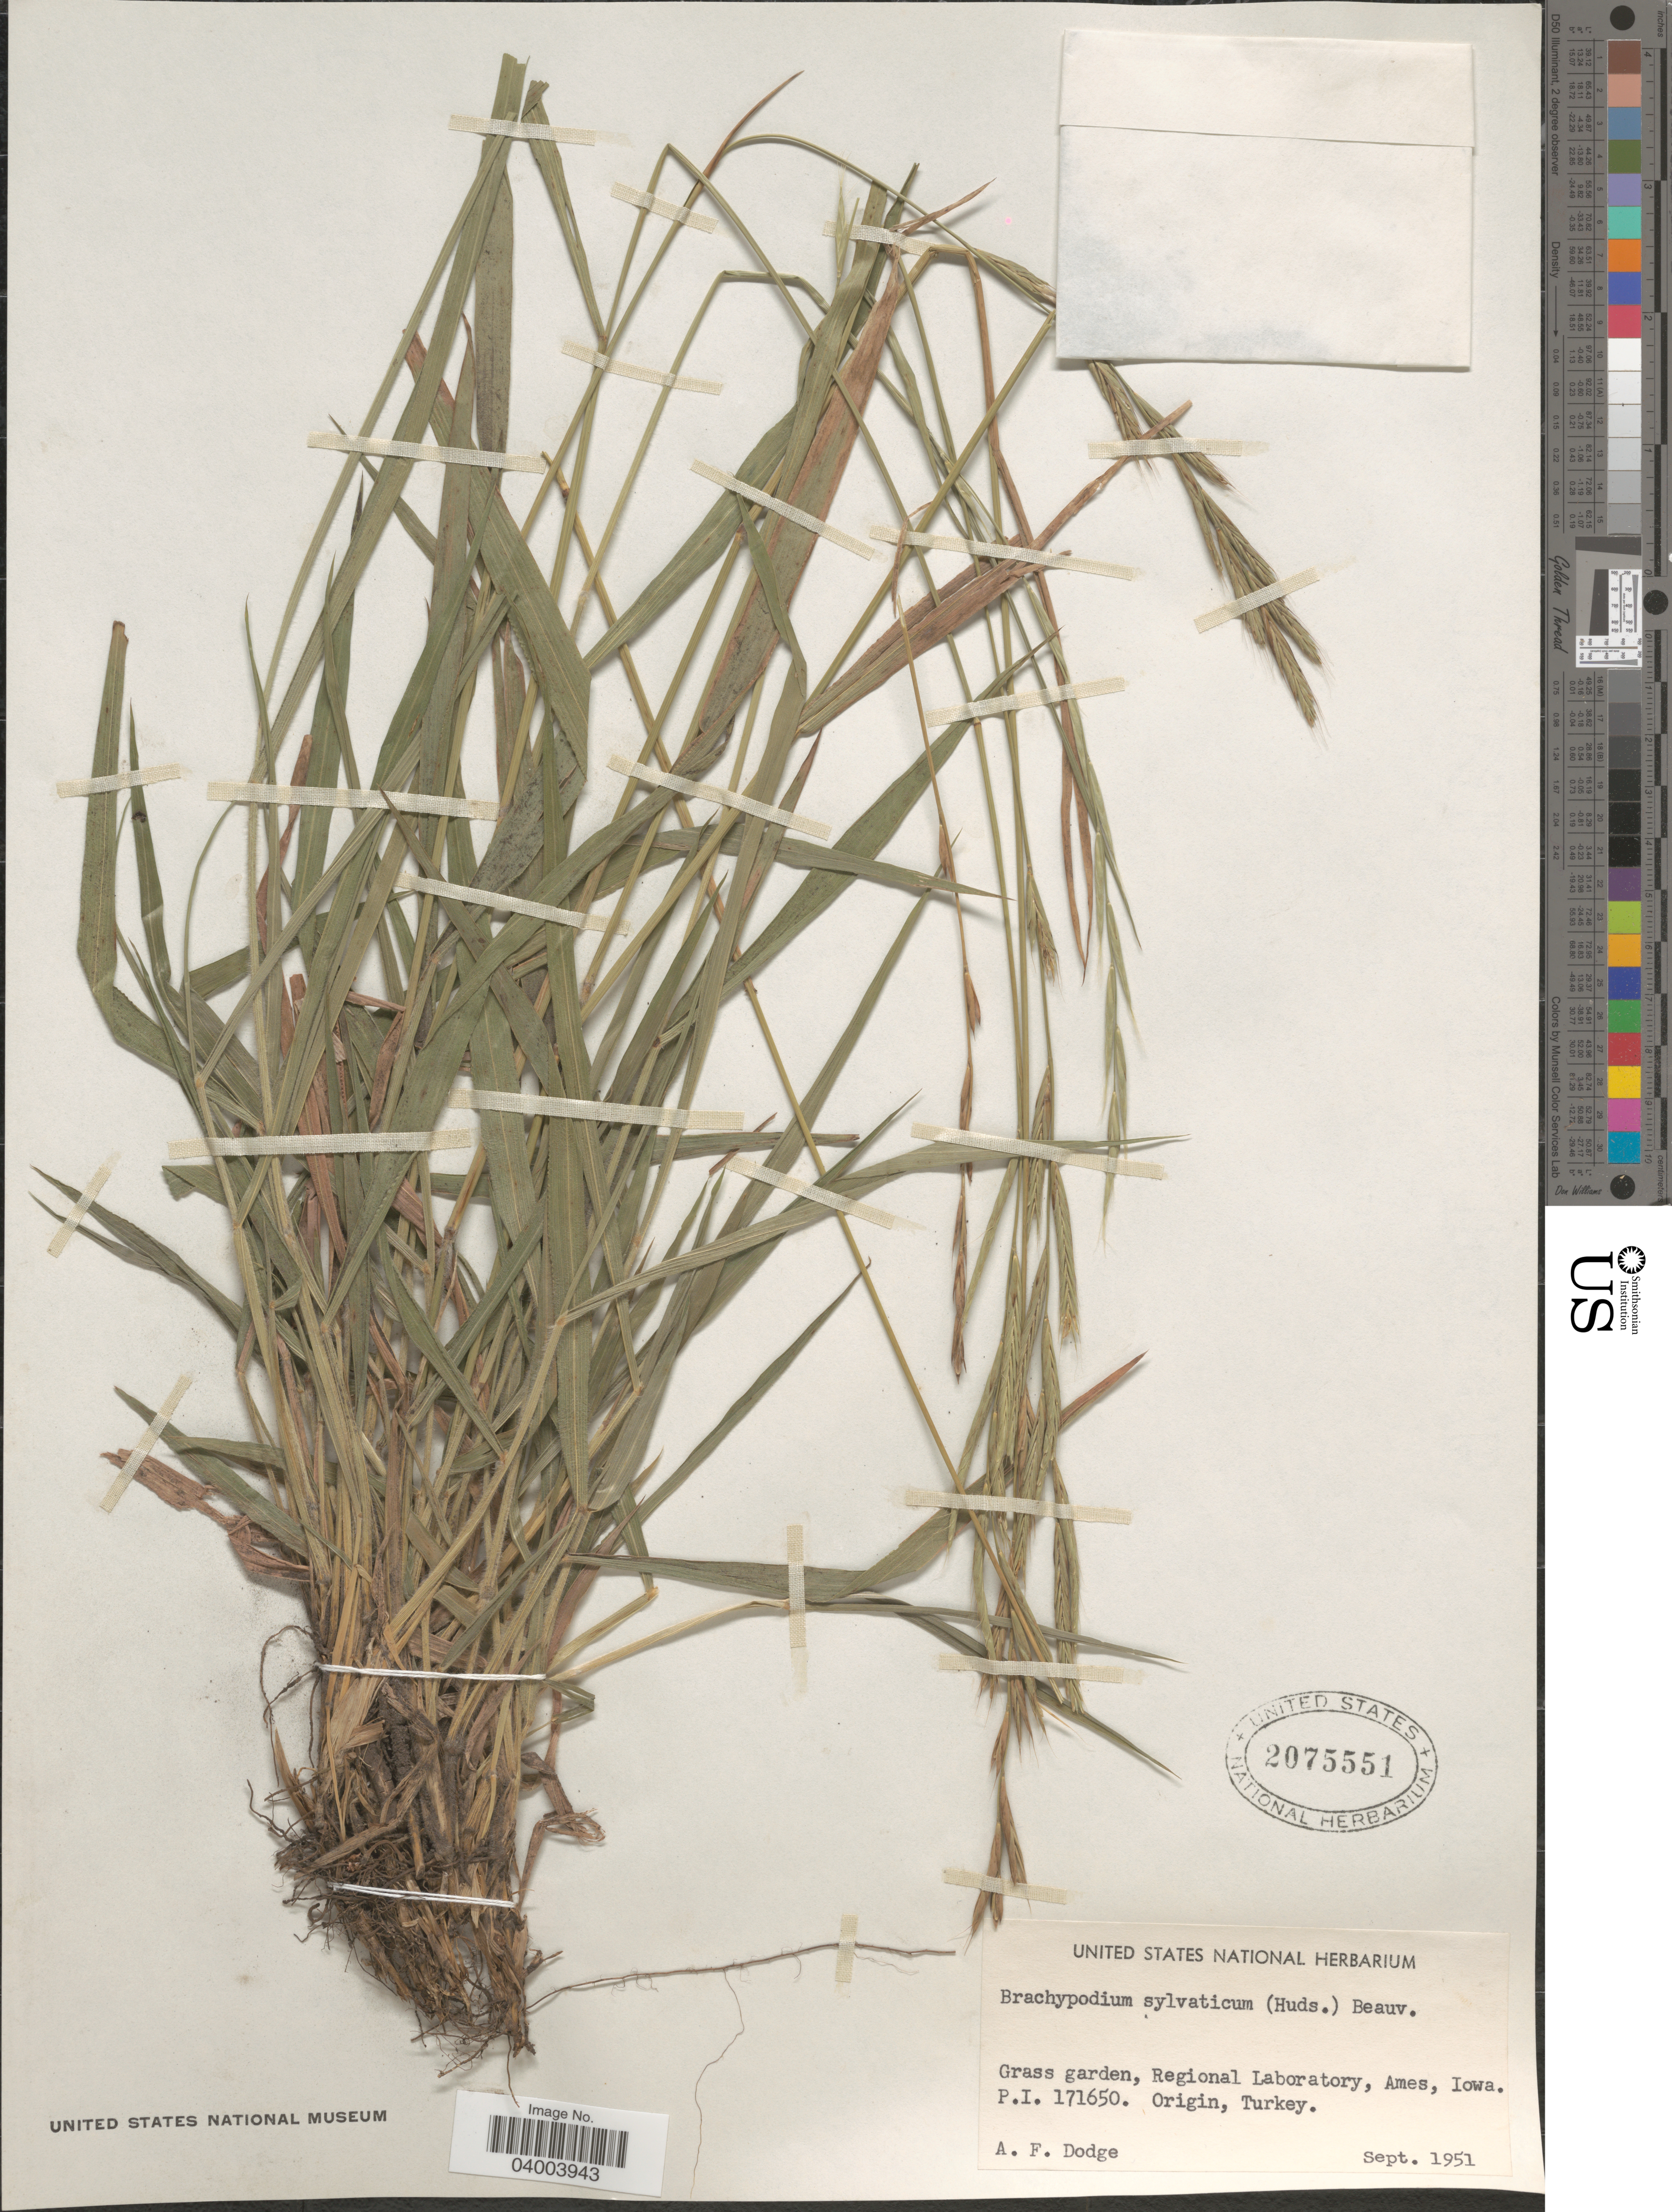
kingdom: Plantae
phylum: Tracheophyta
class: Liliopsida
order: Poales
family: Poaceae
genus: Brachypodium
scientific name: Brachypodium silvaticum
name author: (Huds.) P. Beauv.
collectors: A. Dodge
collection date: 1951-09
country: United States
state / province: Iowa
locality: Grass garden, Regional Laboratory, Ames.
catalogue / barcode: US 2075551